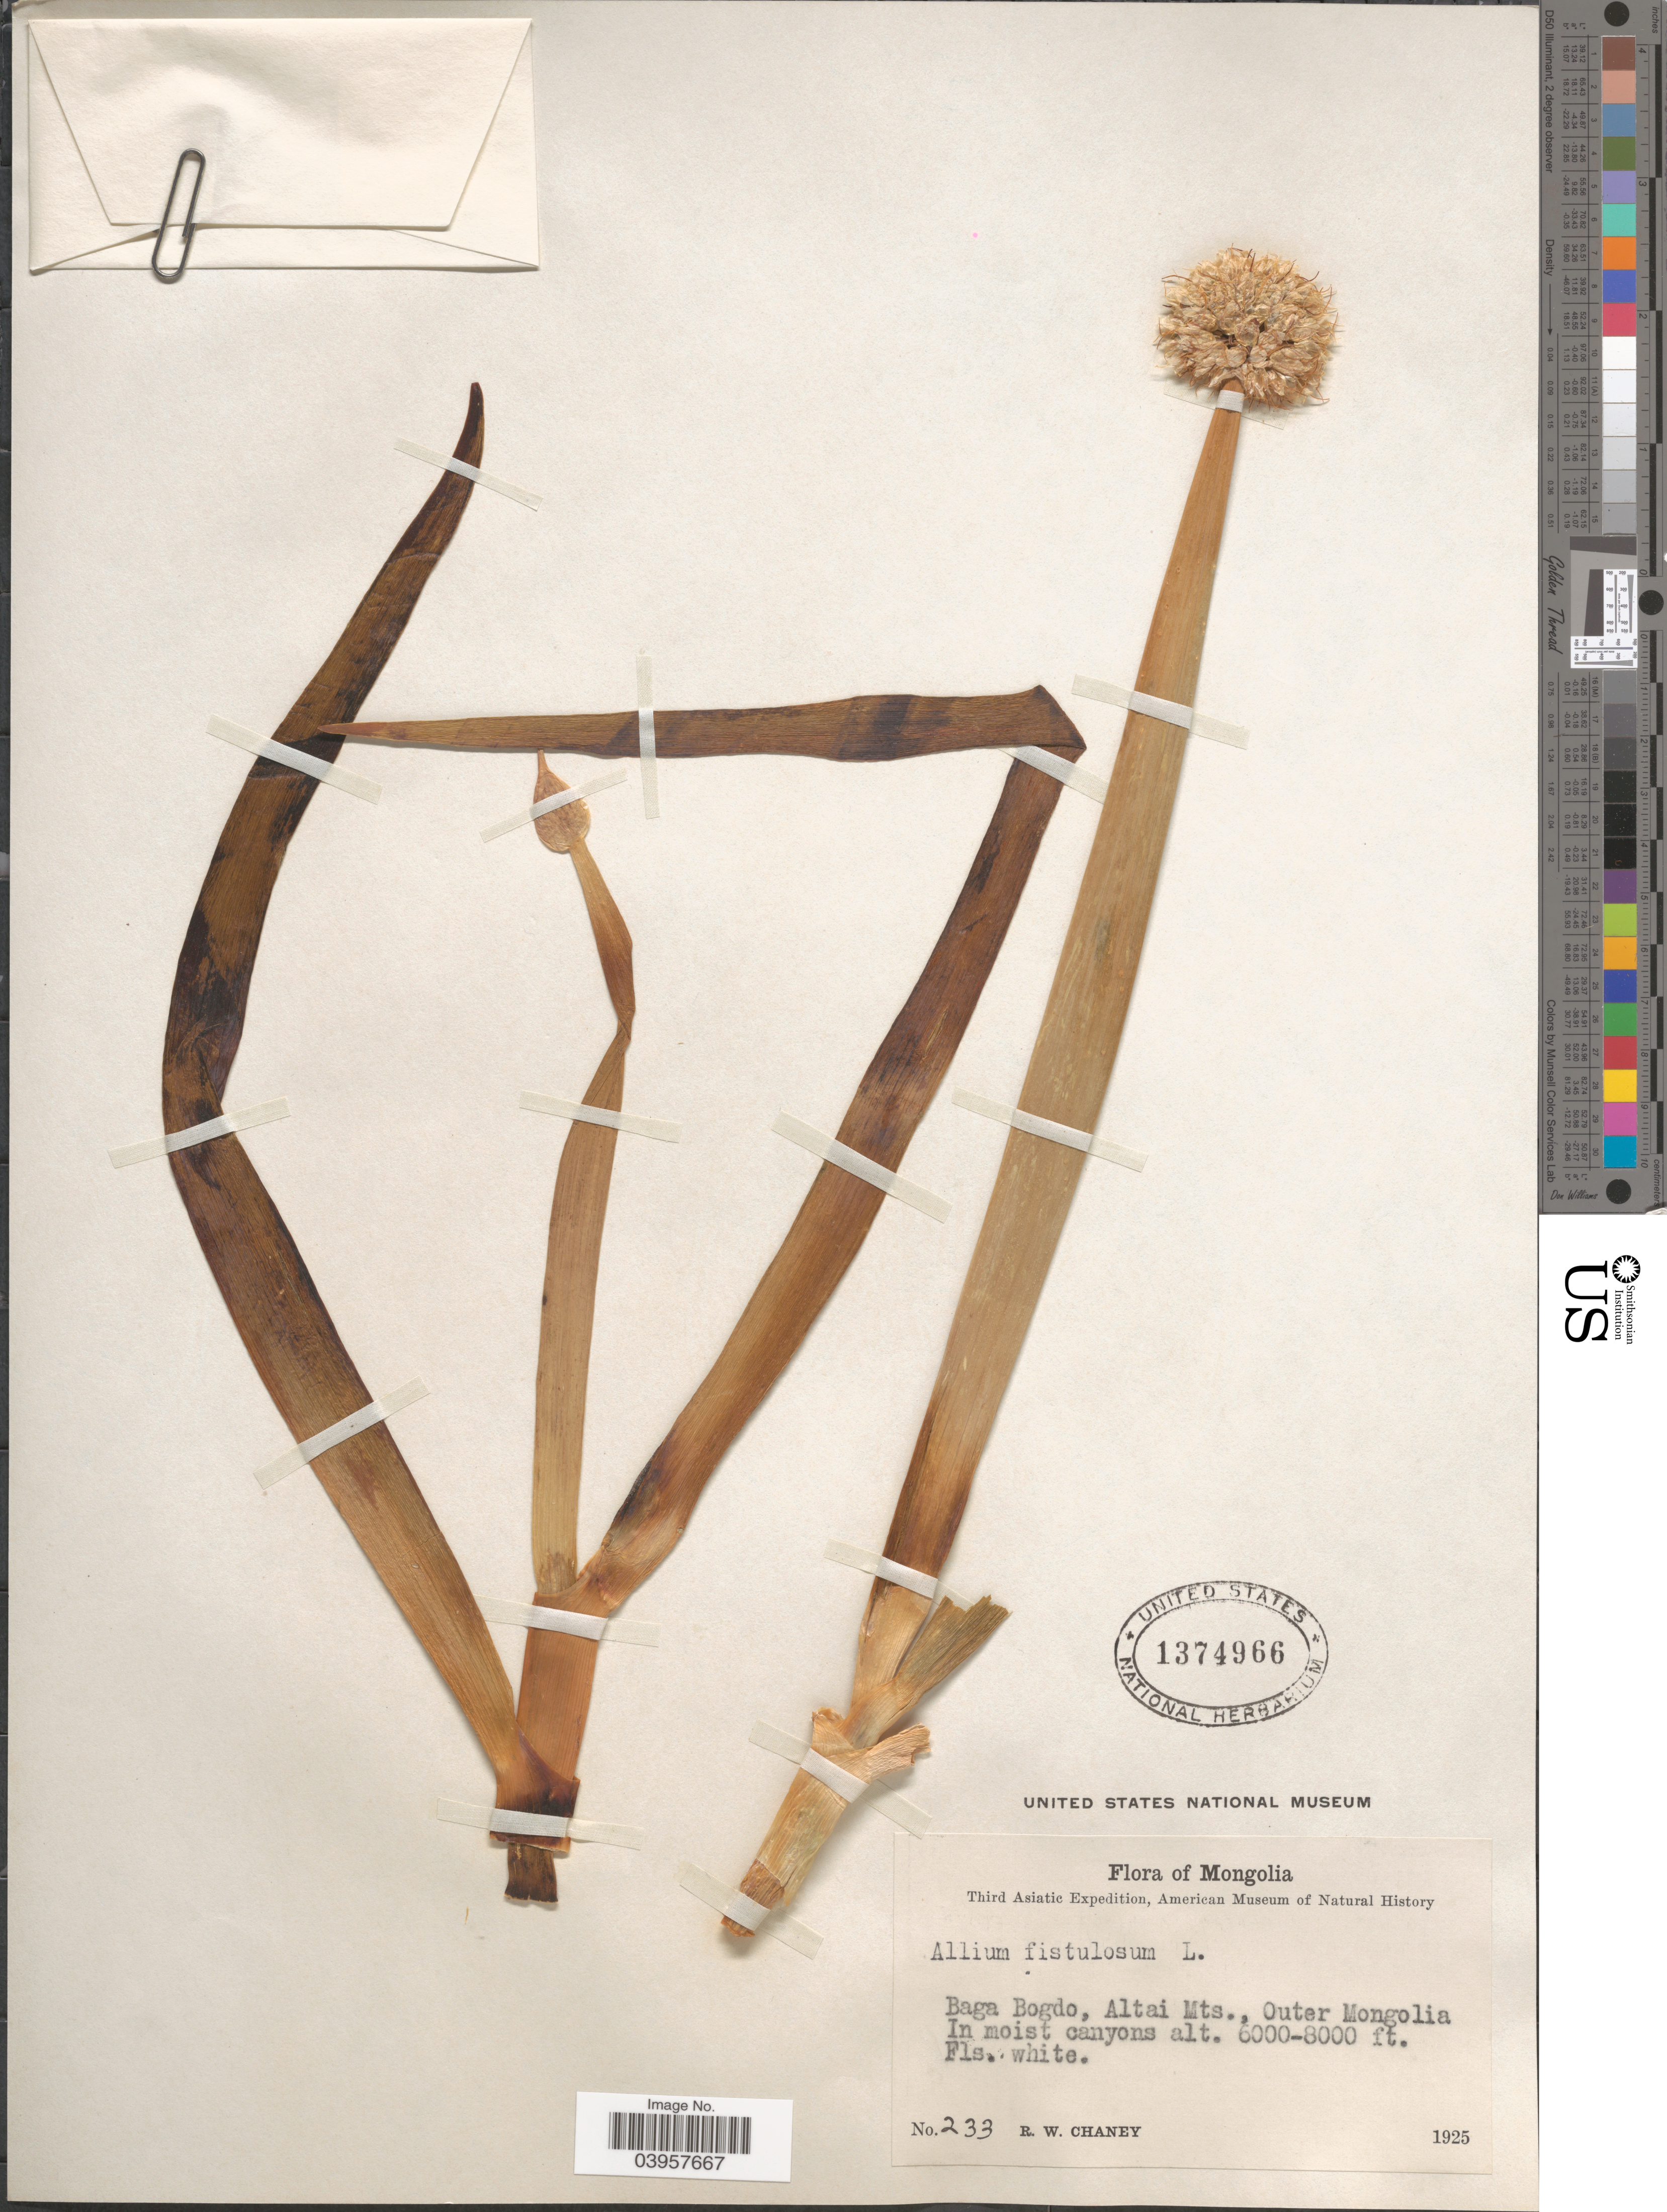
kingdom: Plantae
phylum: Tracheophyta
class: Liliopsida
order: Asparagales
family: Amaryllidaceae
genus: Allium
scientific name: Allium fistulosum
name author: L.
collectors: R. Chaney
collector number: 233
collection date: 1925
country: Mongolia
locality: Mongolia. Baga Bogdo, Altai Mts., Outer Mongolia.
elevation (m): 1829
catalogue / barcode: US 1374966